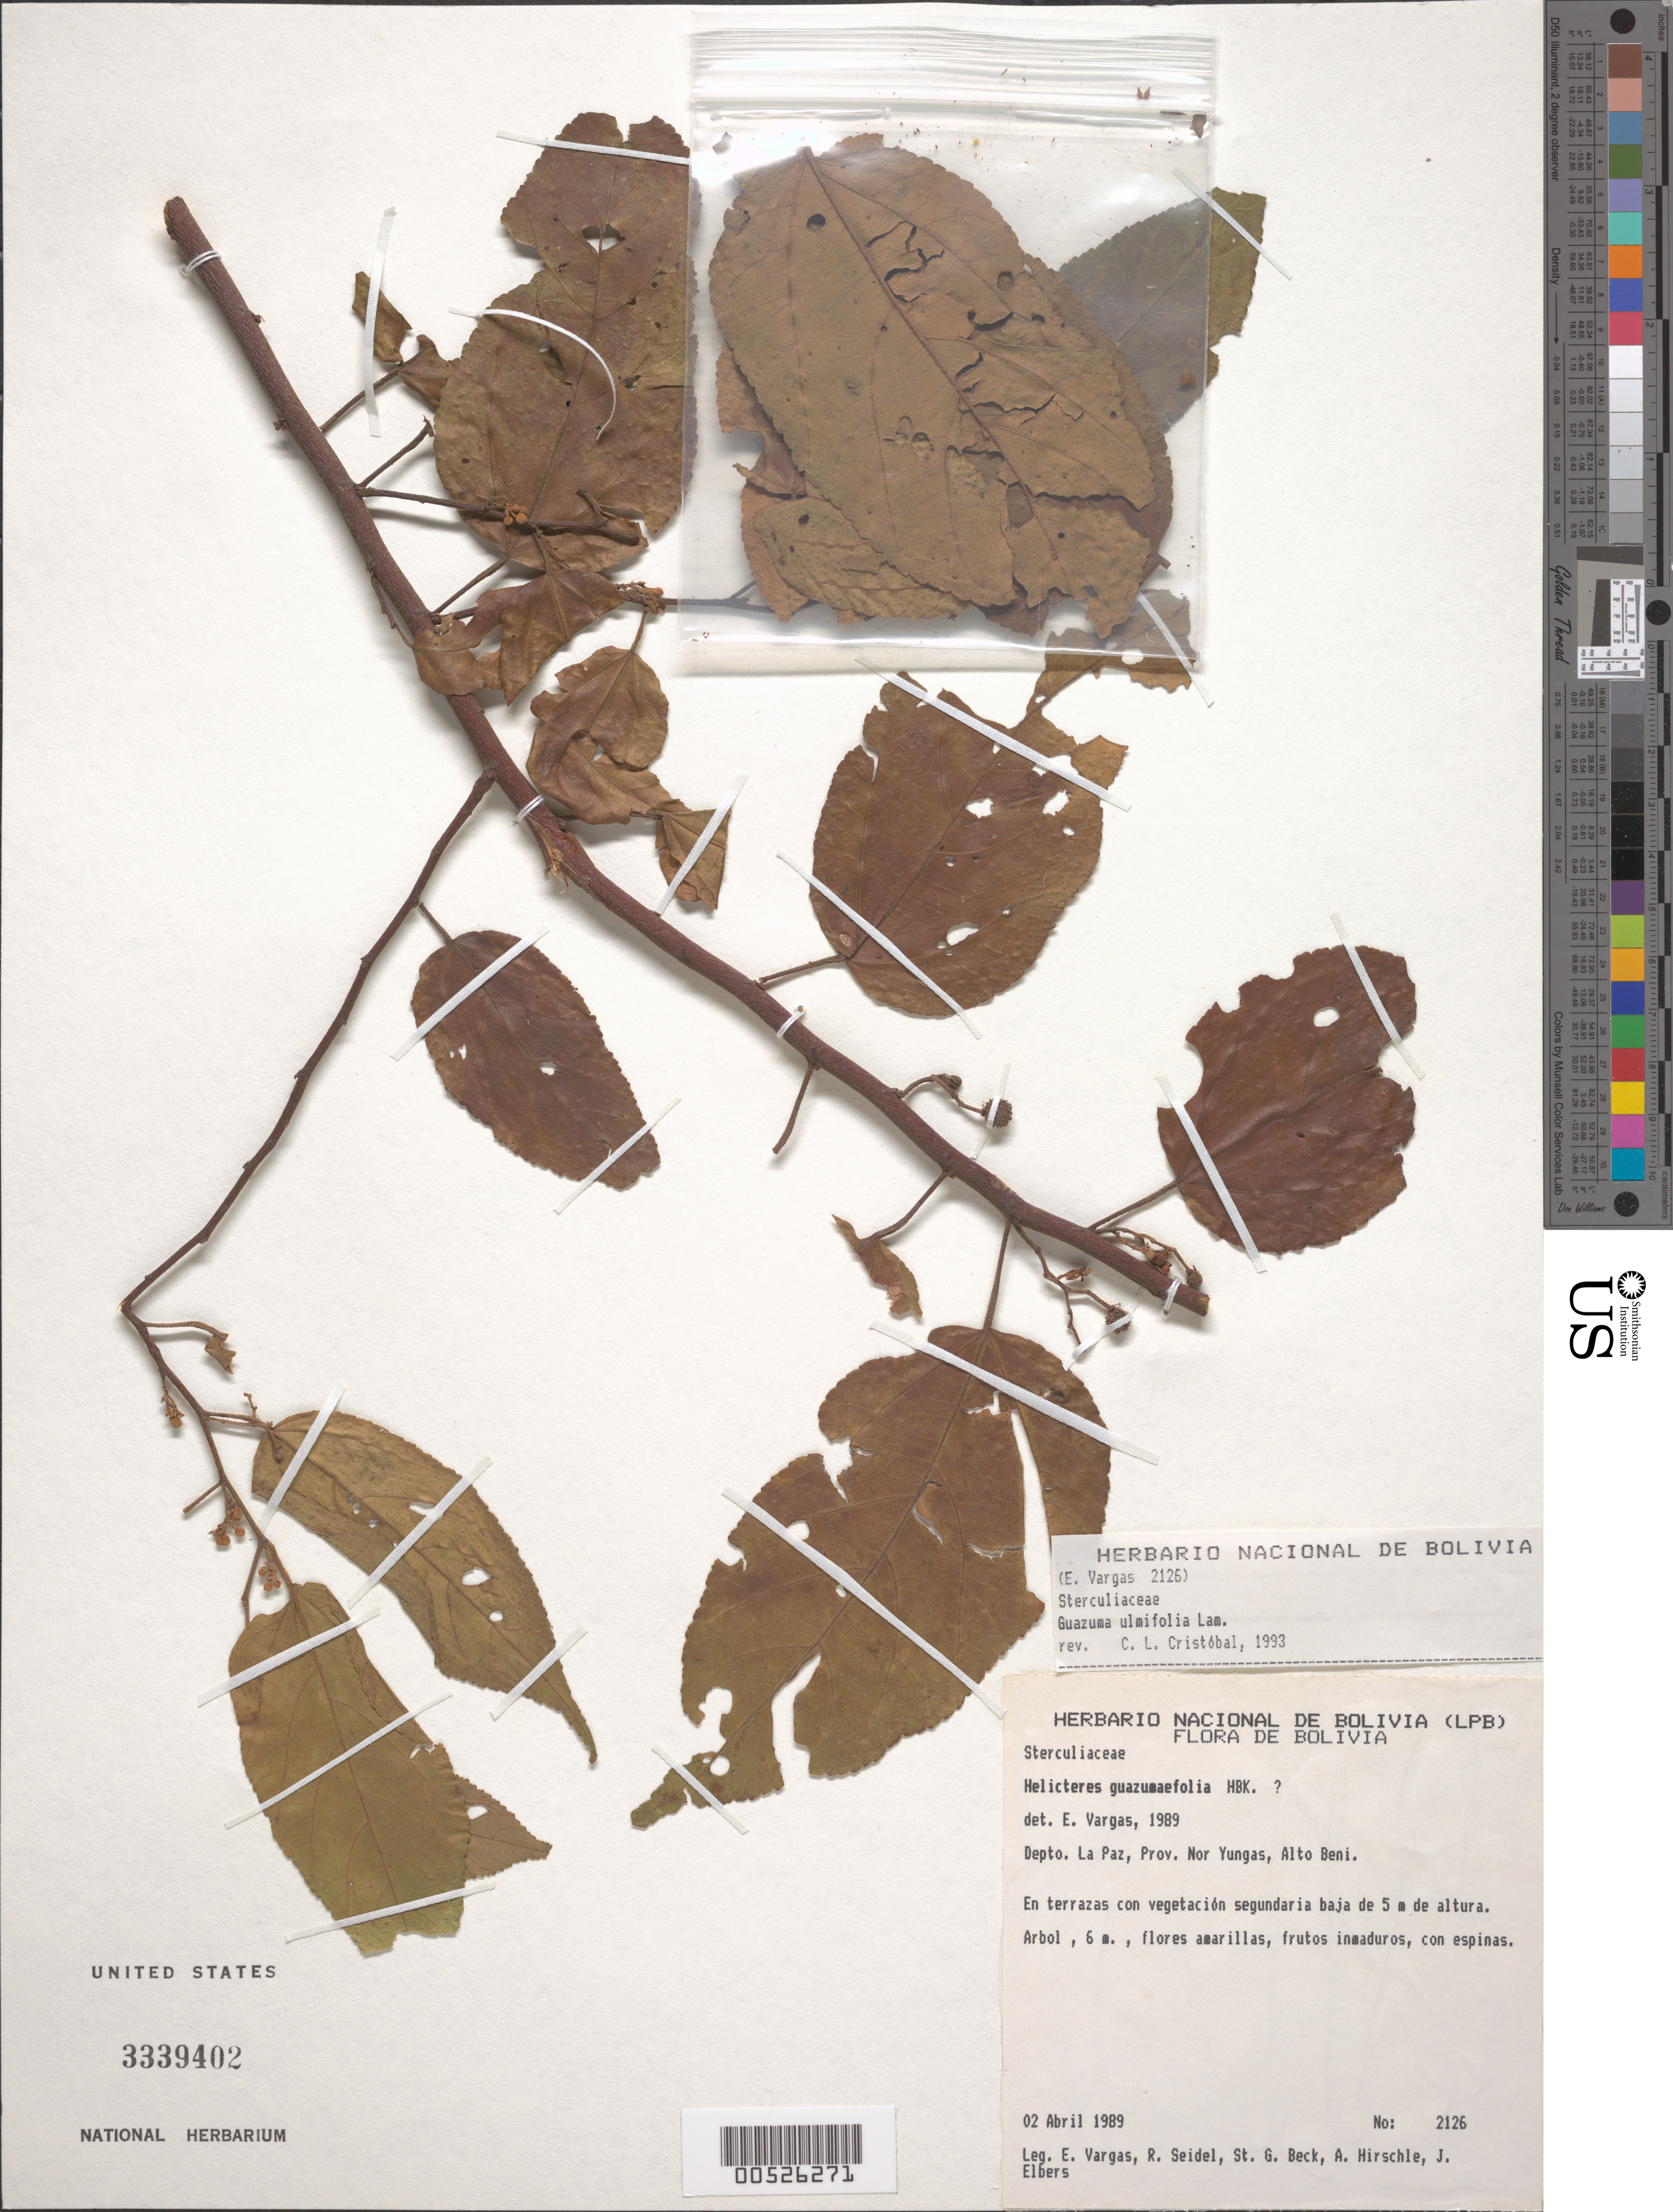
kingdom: Plantae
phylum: Tracheophyta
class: Magnoliopsida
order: Malvales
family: Malvaceae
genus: Guazuma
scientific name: Guazuma ulmifolia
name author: Lam.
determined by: Cristóbal, C. L.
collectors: E. Vargas, R. Seidel, S. G. Beck, A. Hirschle & J. Elbers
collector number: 2126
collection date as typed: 02 Apr 1989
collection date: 1989-04-02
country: Bolivia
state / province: La Paz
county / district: Nor Yungas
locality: Alto Beni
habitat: En terrazas con vegetación segundaria baja de 5 m de altura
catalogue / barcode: US 3339402